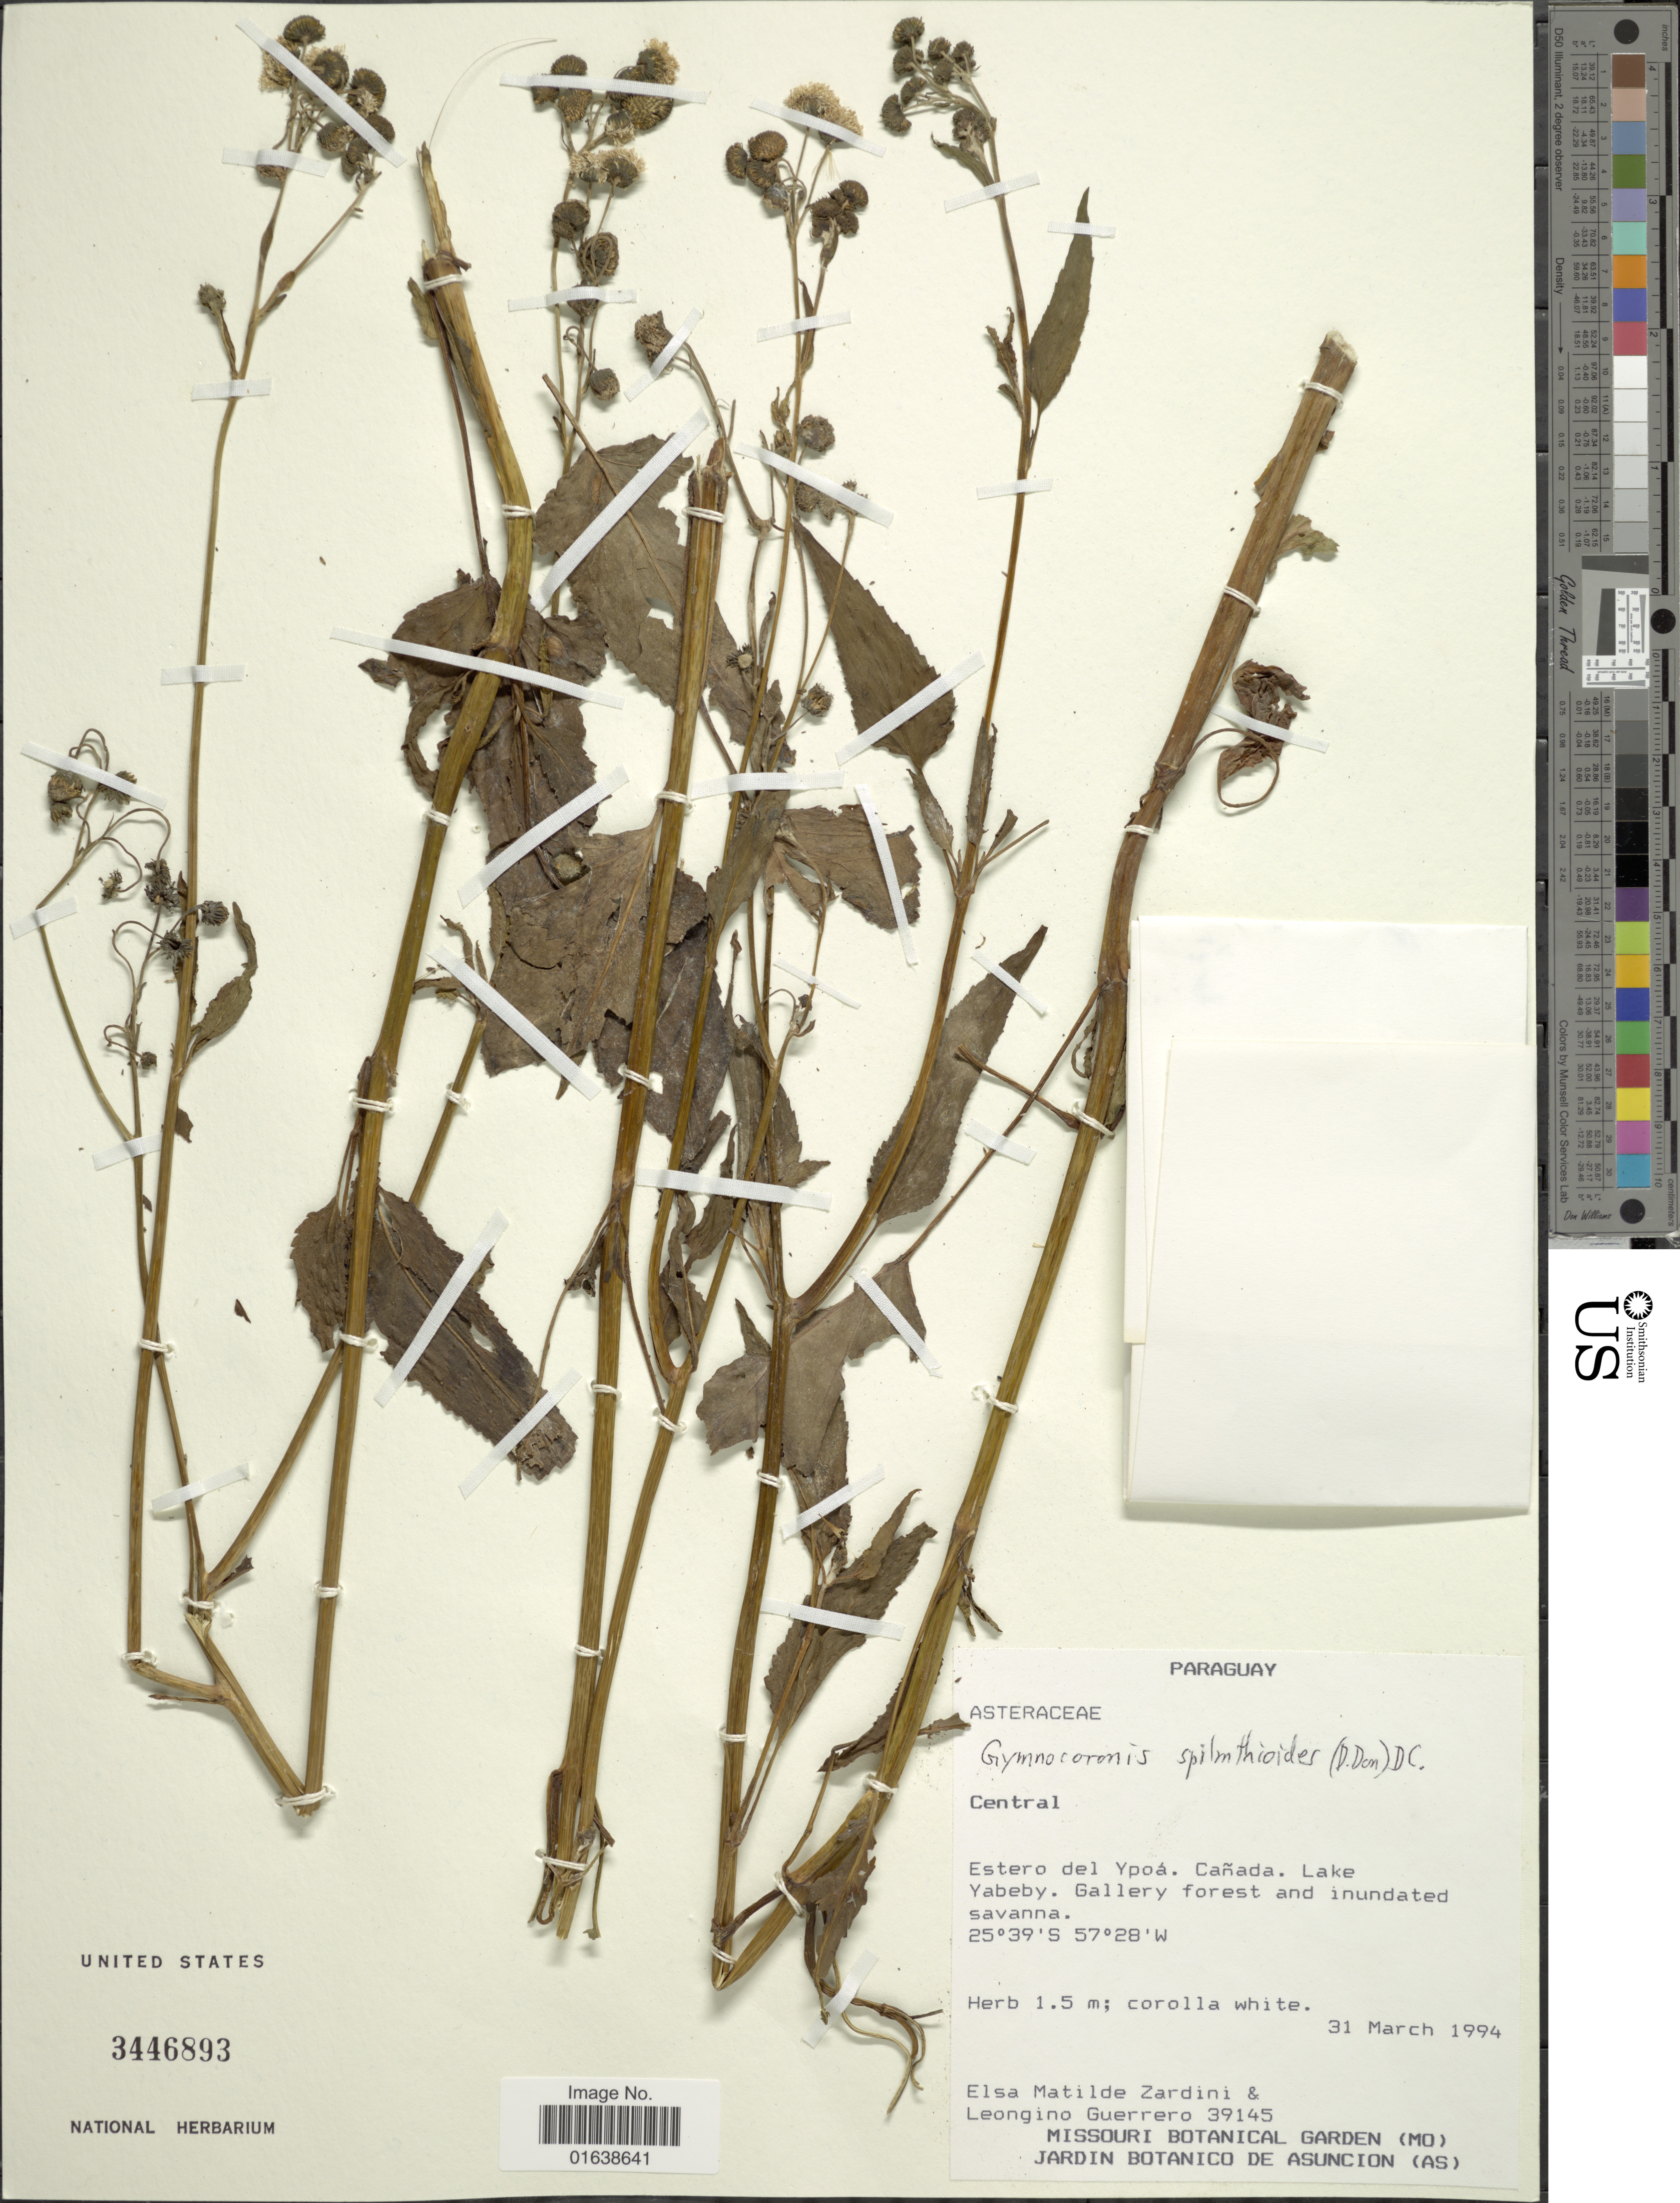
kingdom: Plantae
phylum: Tracheophyta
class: Magnoliopsida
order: Asterales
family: Asteraceae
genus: Gymnocoronis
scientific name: Gymnocoronis spilanthoides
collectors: E. M. Zardini & L. Guerrero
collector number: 39145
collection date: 1994-03-31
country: Paraguay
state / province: Central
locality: Paraguay. Central. Estero del Ypoa. Canada. Lake. Yabeby. Gallery forest and inundated savanna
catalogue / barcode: US 3446893